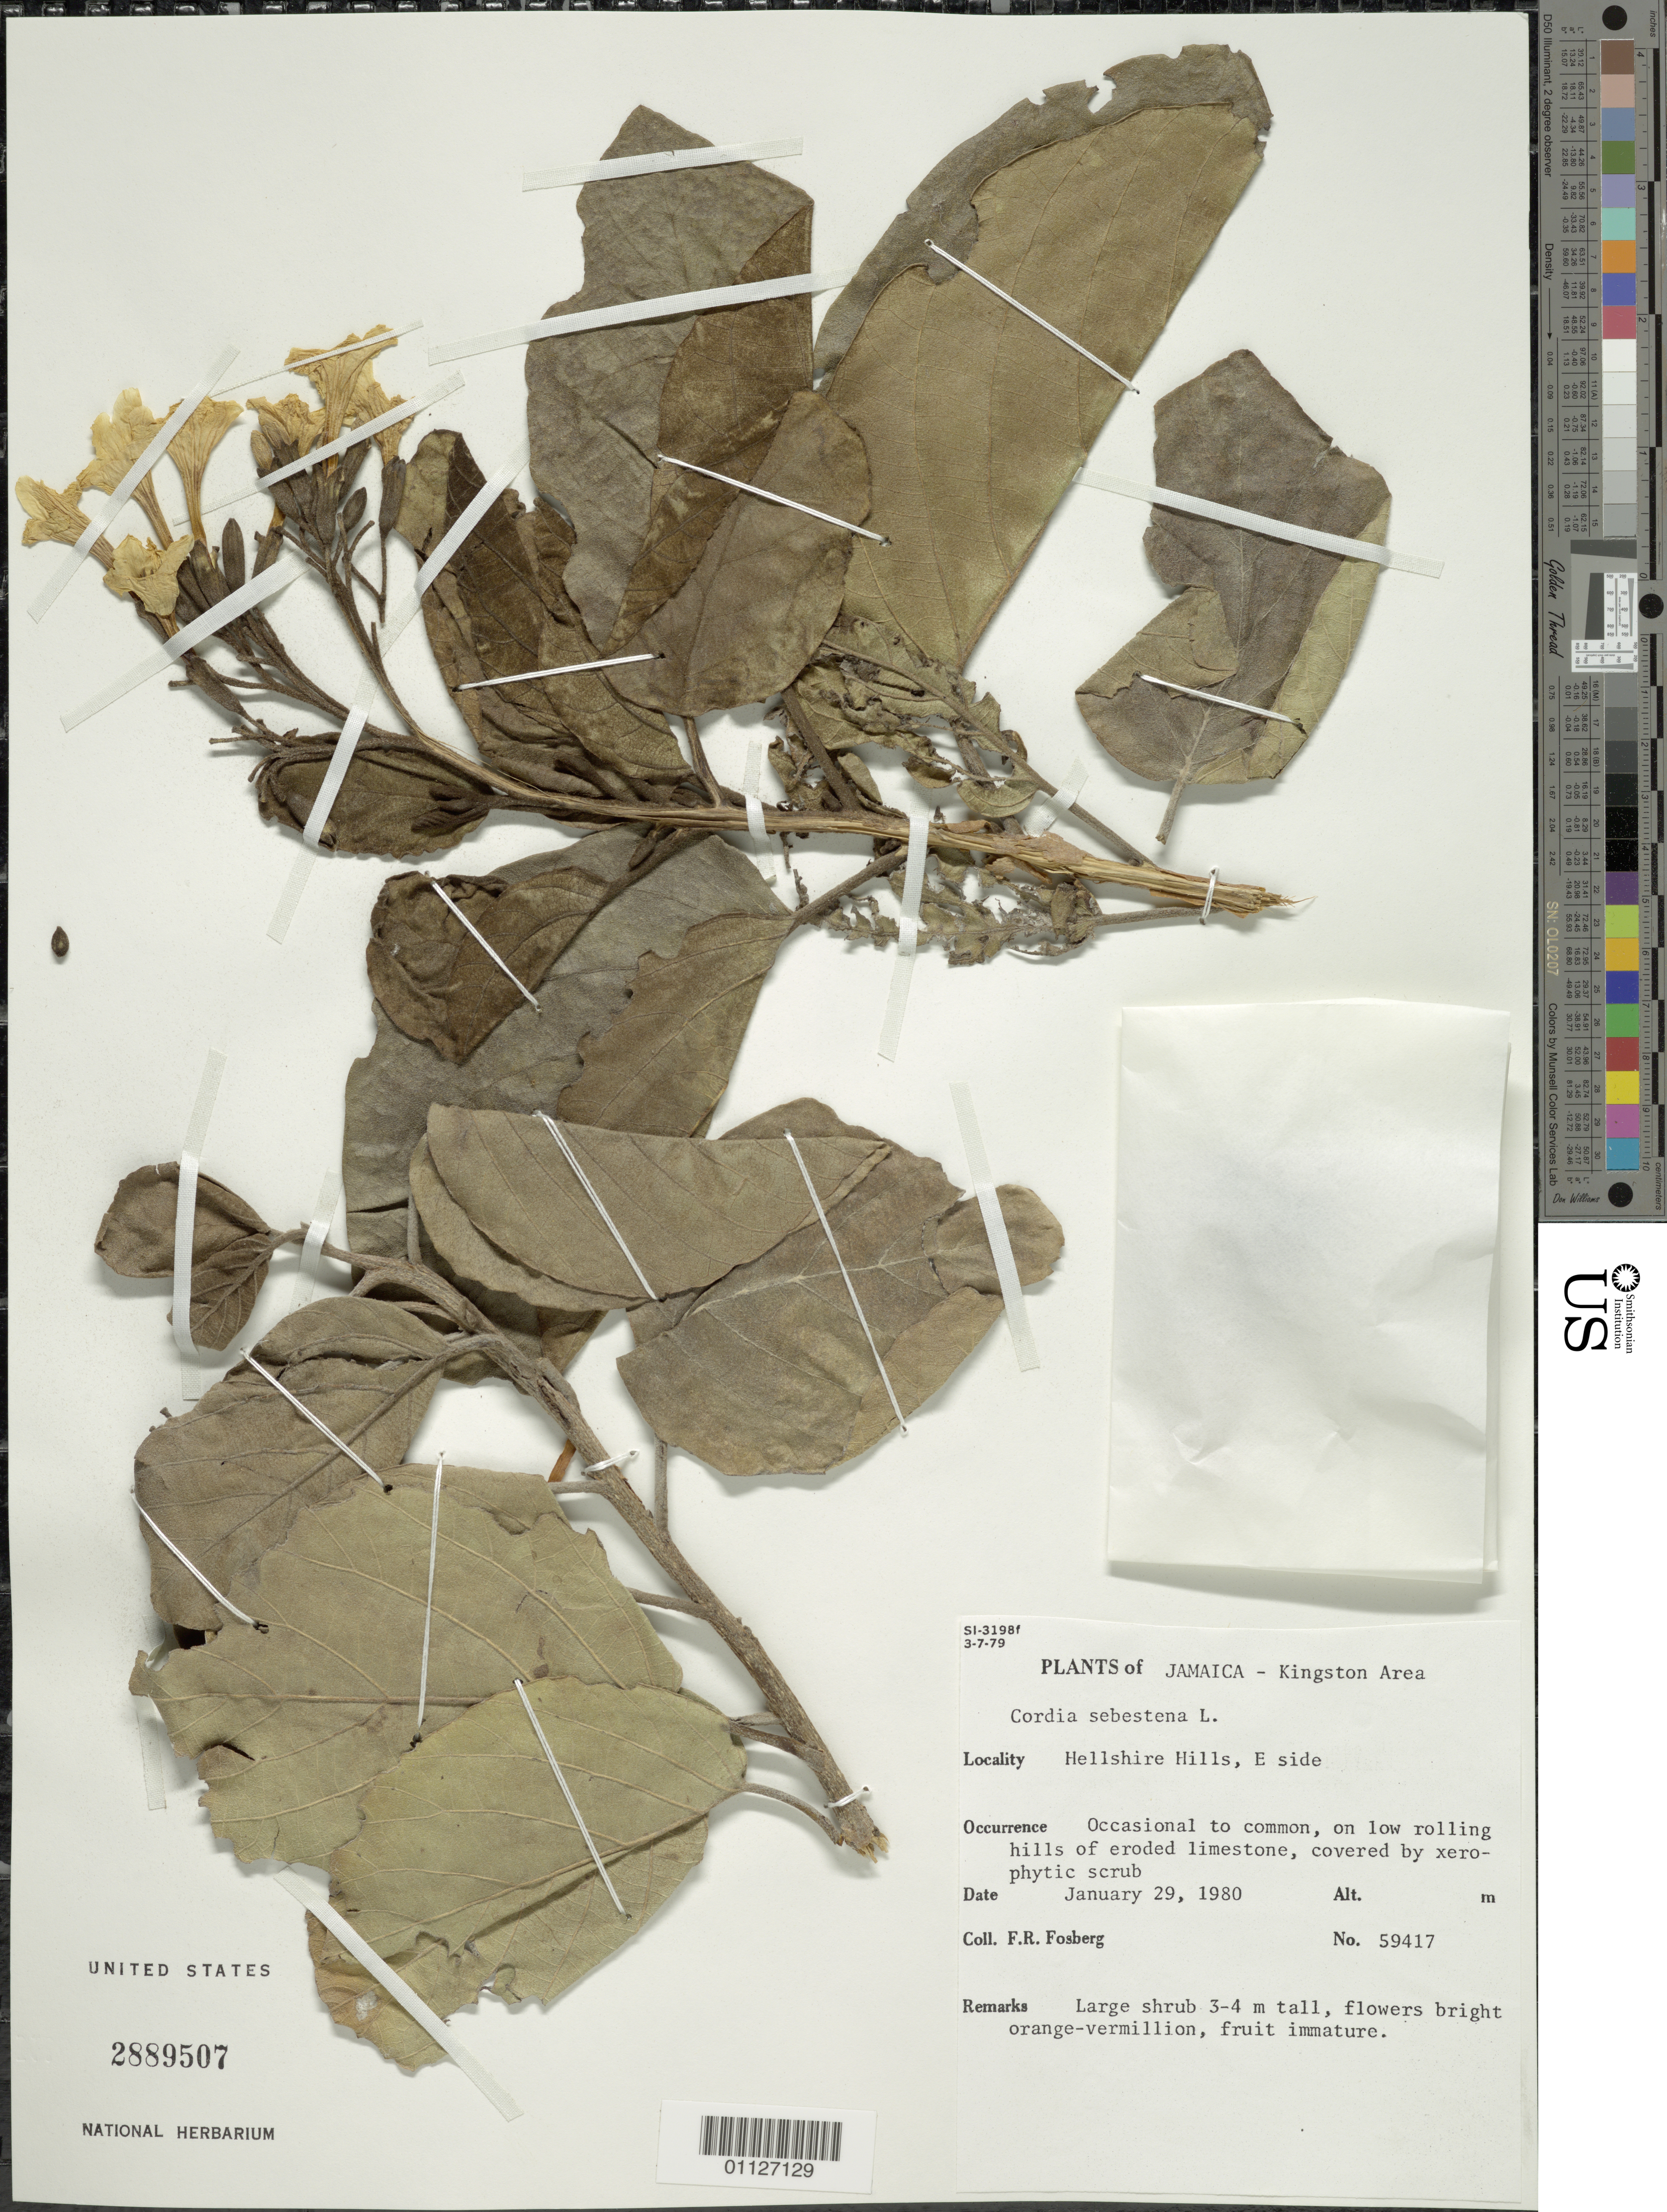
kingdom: Plantae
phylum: Tracheophyta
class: Magnoliopsida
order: Boraginales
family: Cordiaceae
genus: Cordia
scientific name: Cordia sebestena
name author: L.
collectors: F. R. Fosberg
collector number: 59417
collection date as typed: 29 Jan 1980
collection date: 1980-01-29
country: Jamaica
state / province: Kingston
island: Jamaica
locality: Hellshire Hills, E side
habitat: occasional to common | on low rolling hills of eroded limestone, covered by xerophytic scrub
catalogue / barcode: US 2889507